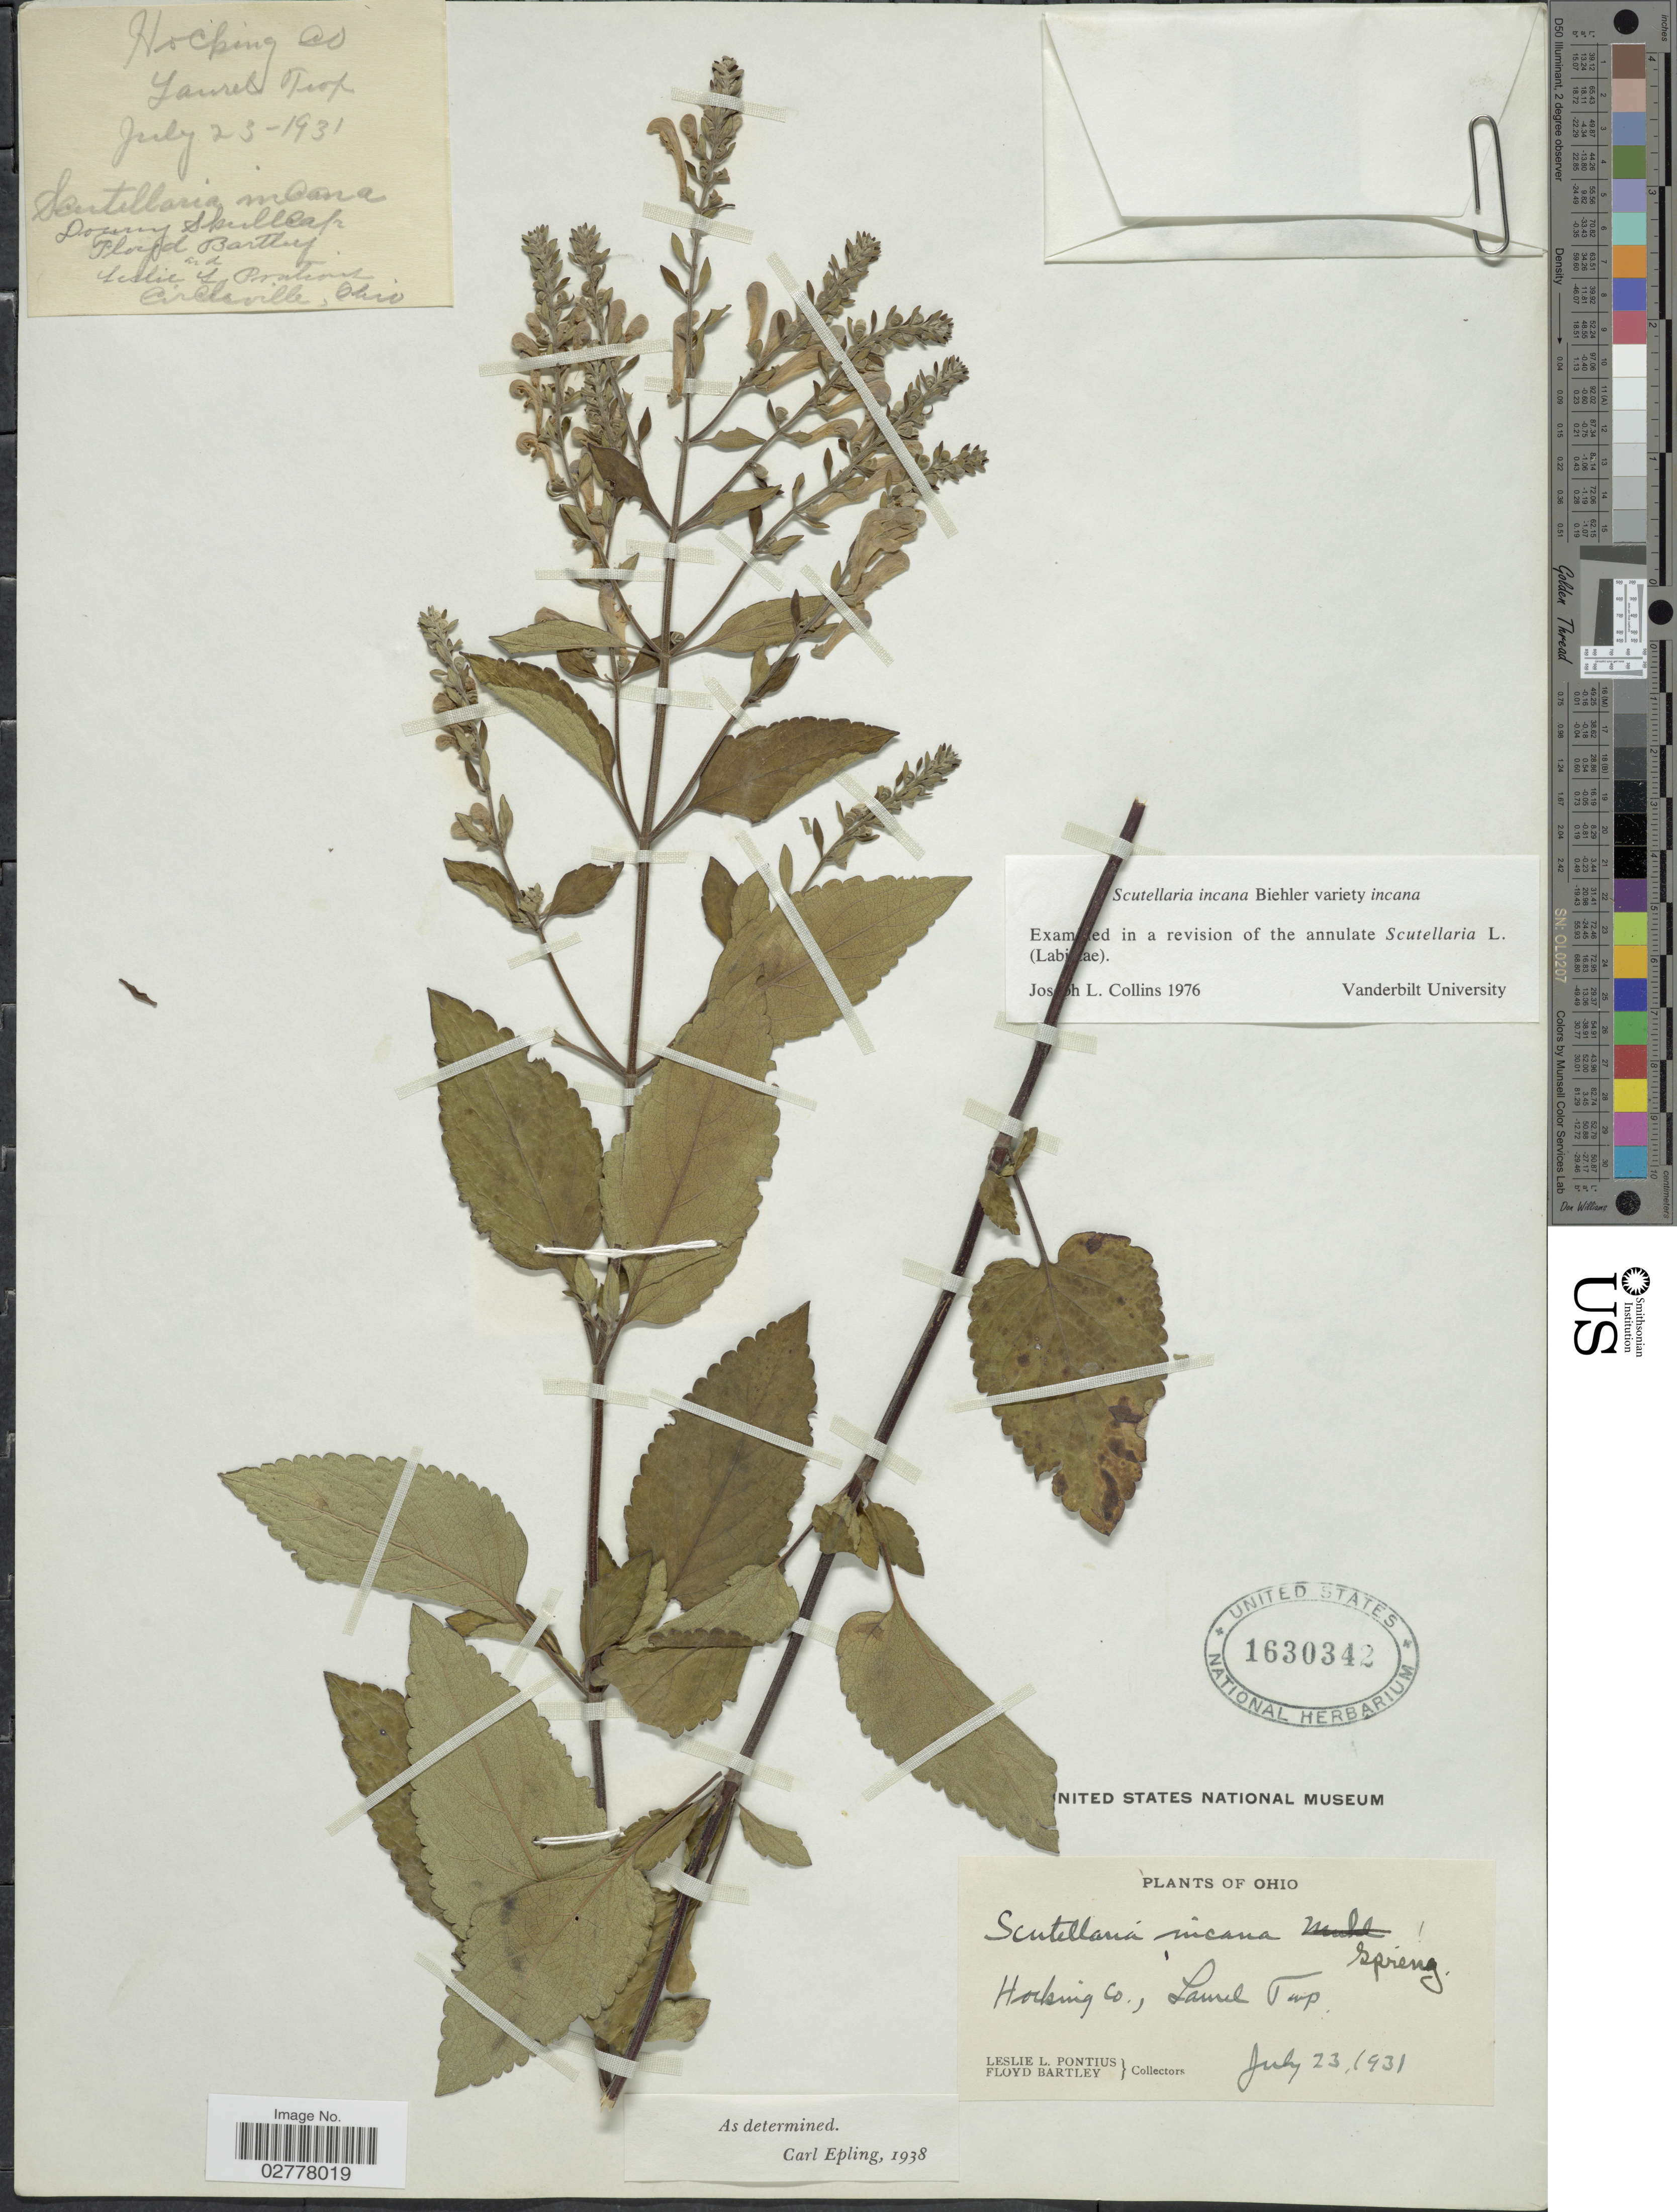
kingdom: Plantae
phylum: Tracheophyta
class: Magnoliopsida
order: Lamiales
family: Lamiaceae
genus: Scutellaria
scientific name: Scutellaria incana var. incana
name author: Biehler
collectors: L. Pontius & F. Bartley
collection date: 1931-07-23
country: United States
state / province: Ohio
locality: Hocking Co., Laurel Twp.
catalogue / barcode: US 1630342